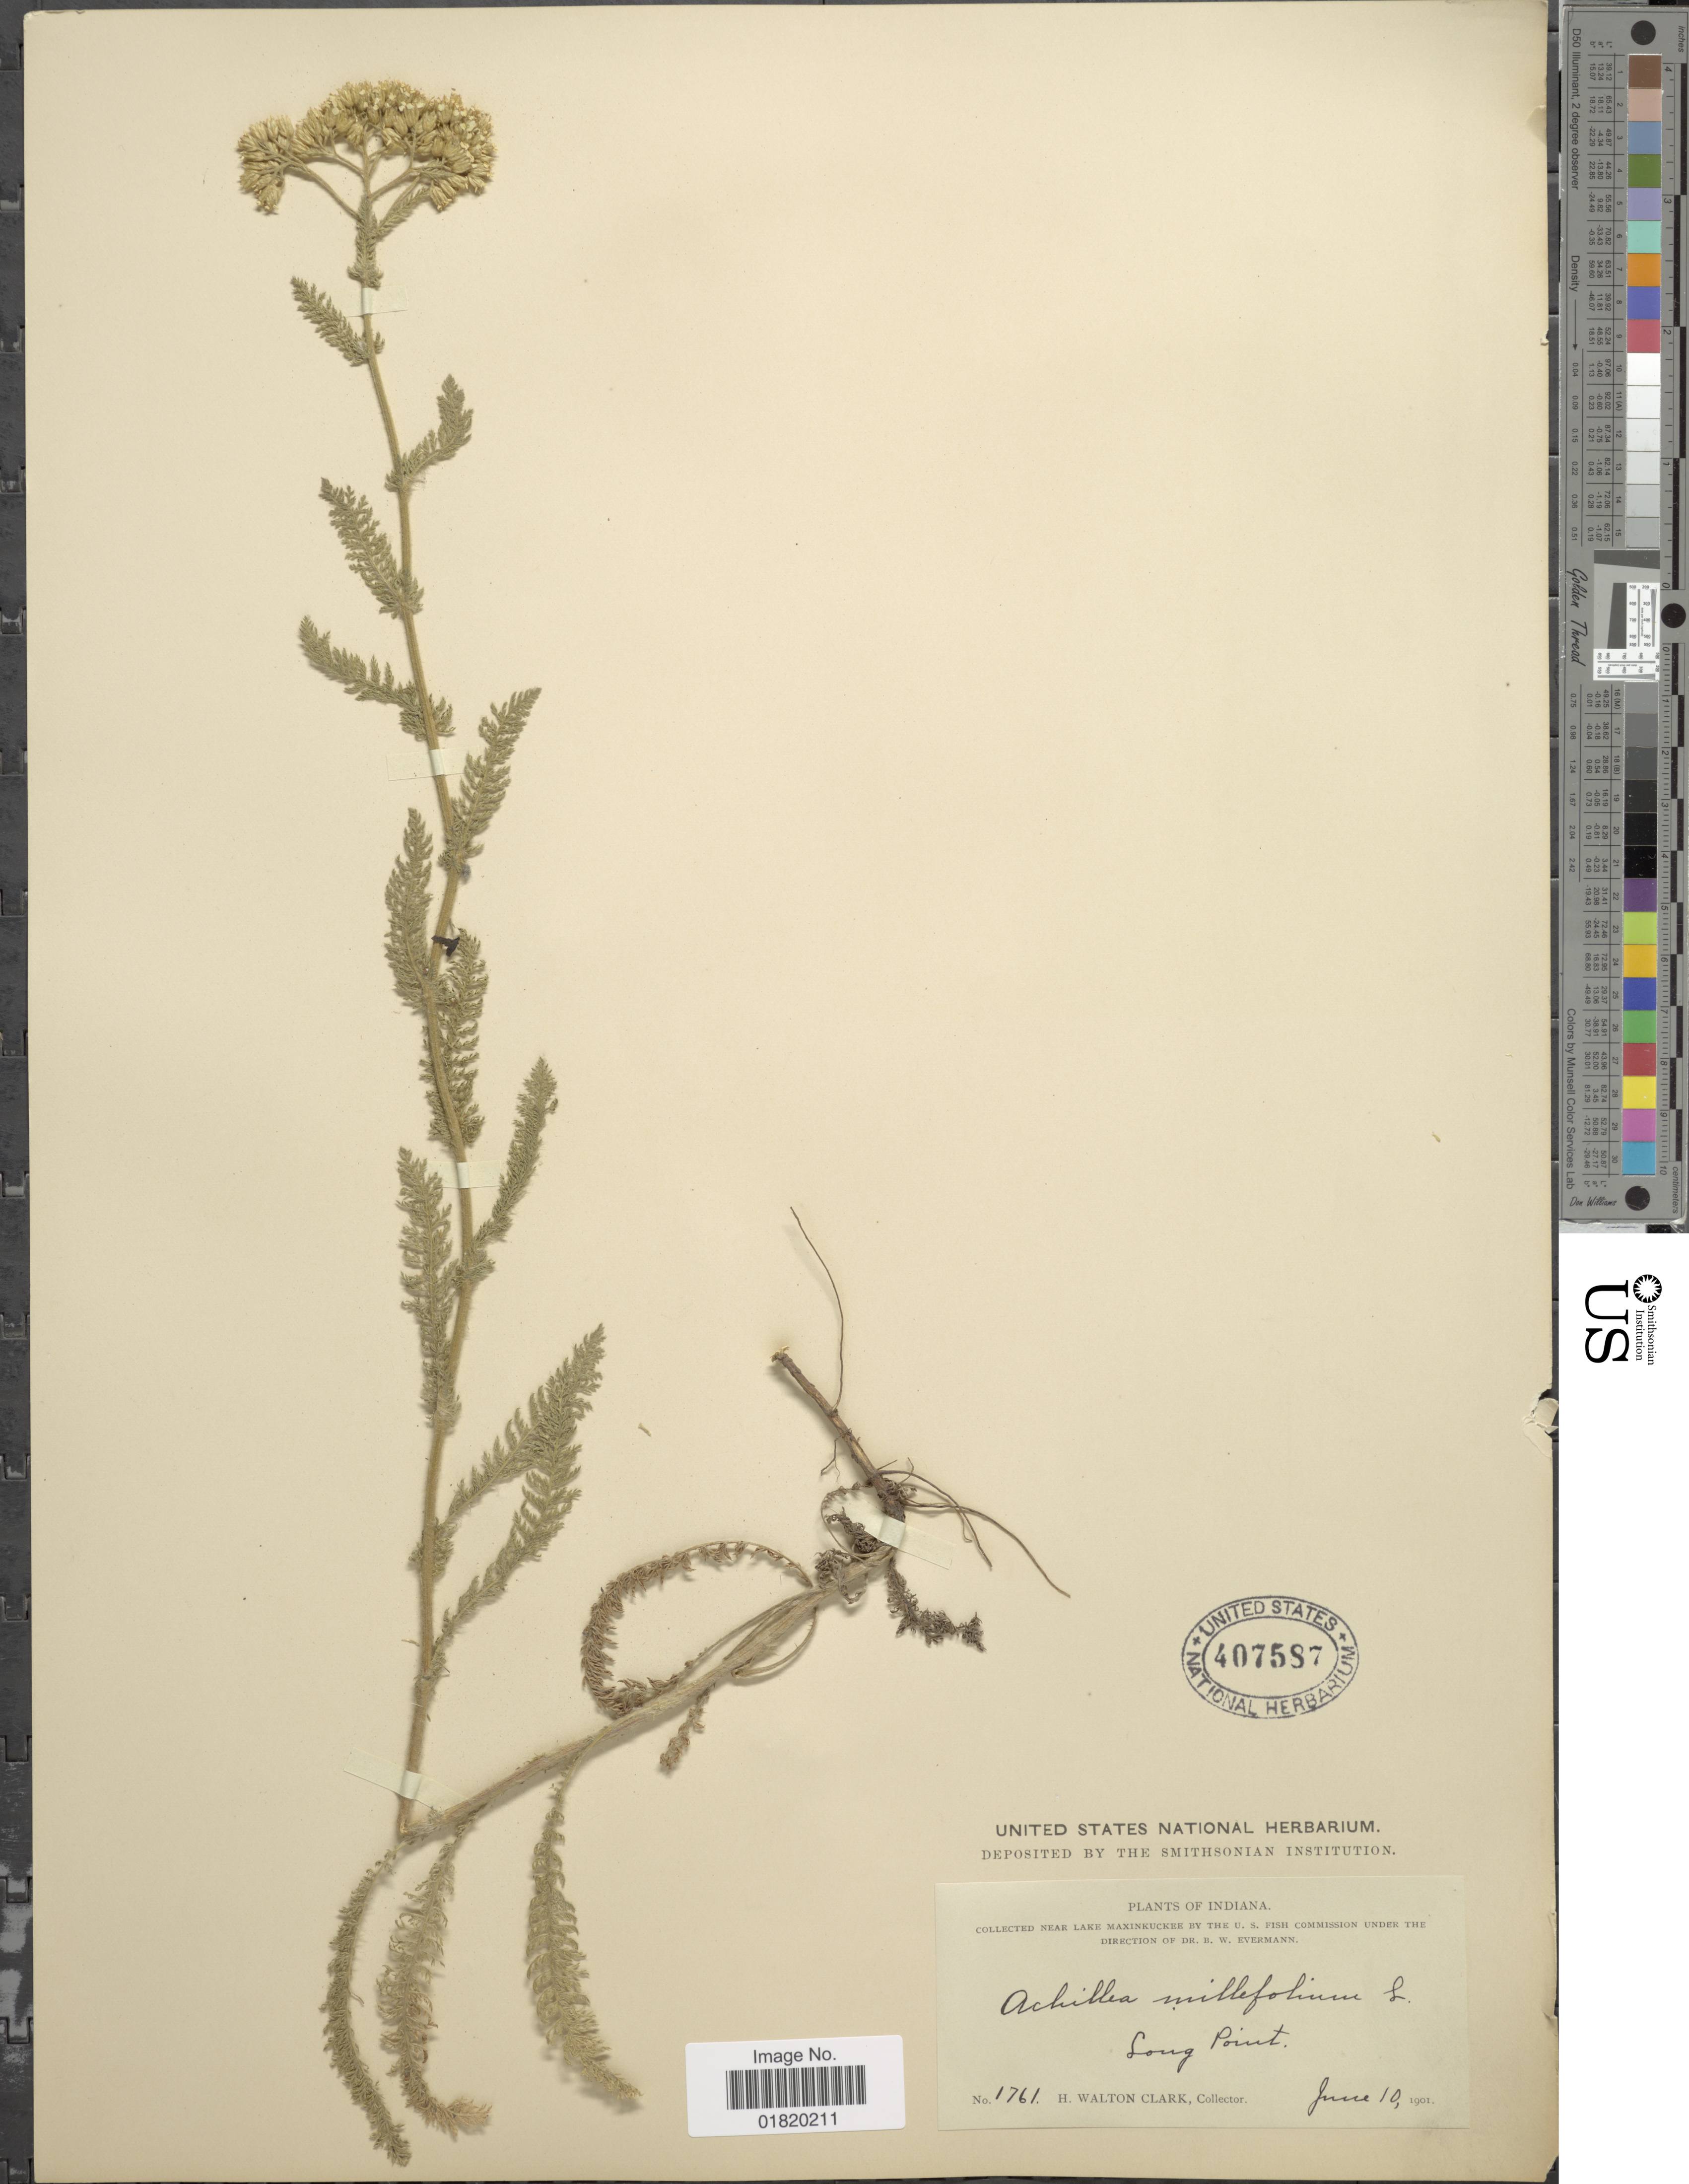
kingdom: Plantae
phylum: Tracheophyta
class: Magnoliopsida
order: Asterales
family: Asteraceae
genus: Achillea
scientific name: Achillea millefolium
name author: L.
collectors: H. W. Clark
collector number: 1761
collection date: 1901-06-10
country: United States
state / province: Indiana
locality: Near Lake Maxinkuckee. Long Point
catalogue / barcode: US 407587